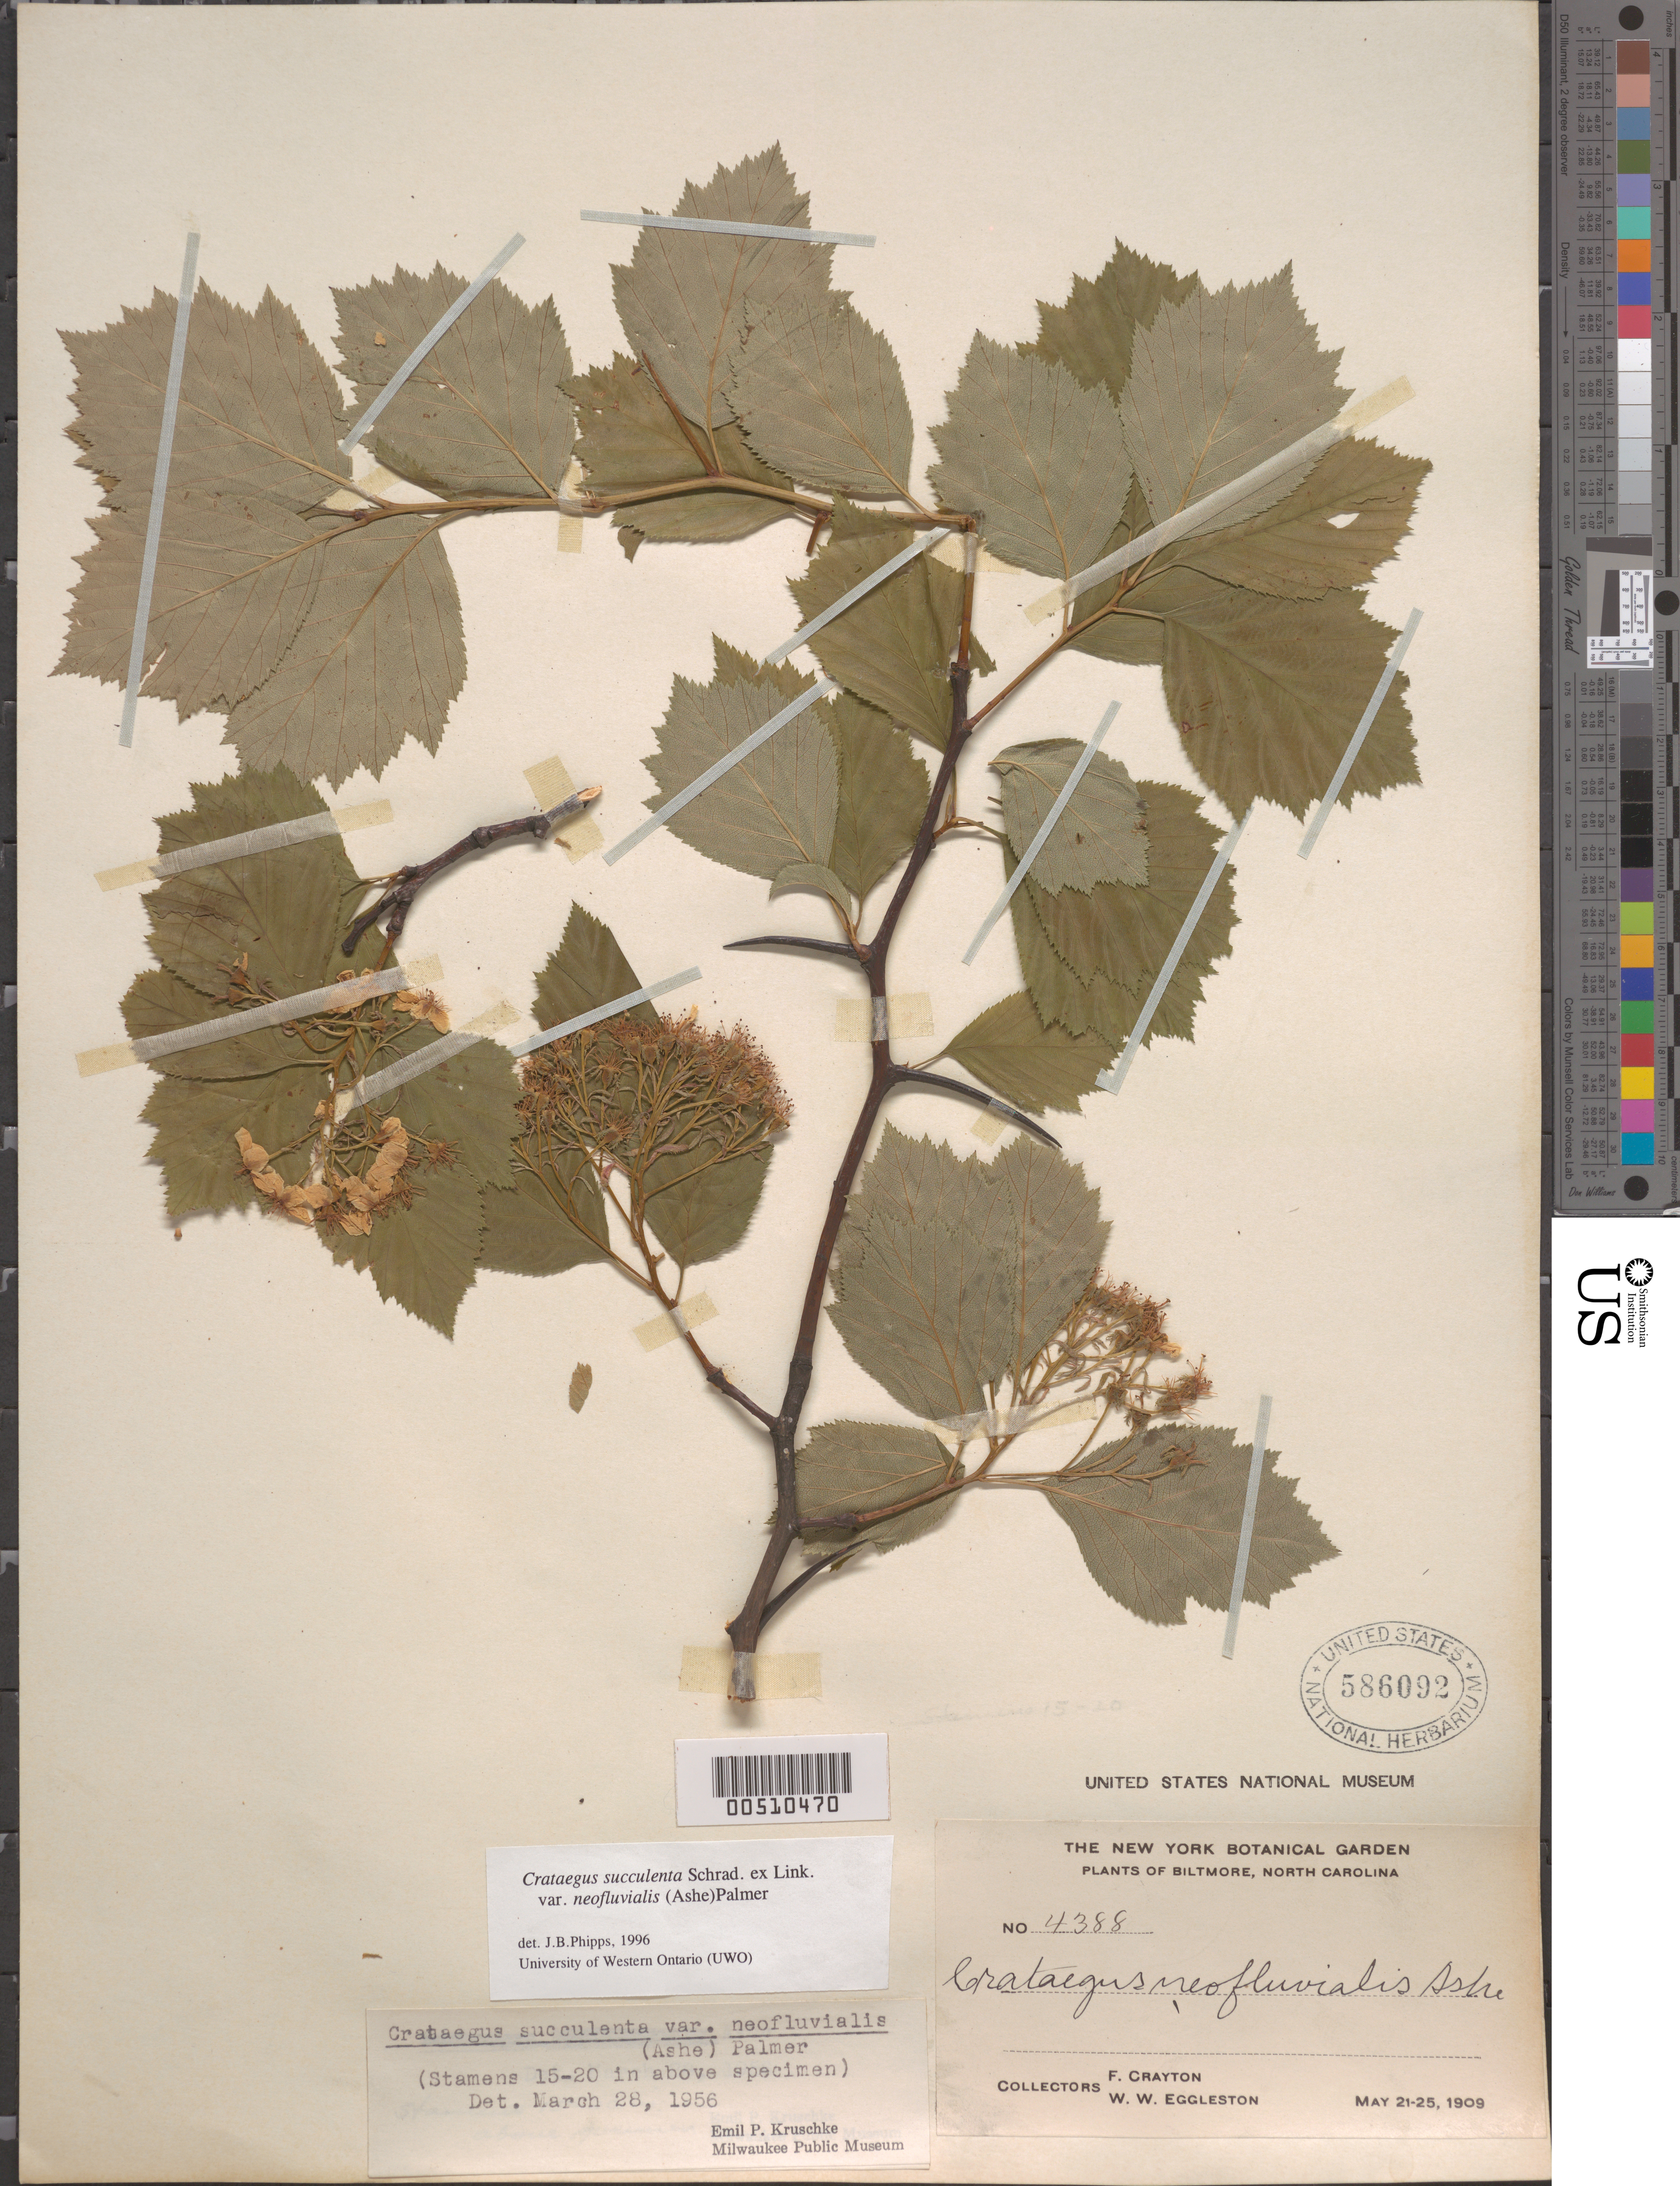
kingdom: Plantae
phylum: Tracheophyta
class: Magnoliopsida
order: Rosales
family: Rosaceae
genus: Crataegus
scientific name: Crataegus succulenta var. neofluvialis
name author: Schrad. ex Link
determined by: Kruschke, Emil Paul, (MIL), Milwaukee Public Museum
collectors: F. Crayton & W. W. Eggleston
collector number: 4388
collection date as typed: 21 May 1909 to 25 May 1909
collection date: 1909-05-21/1909-05-25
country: United States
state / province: North Carolina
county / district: Buncombe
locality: Biltmore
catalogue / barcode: US 586092